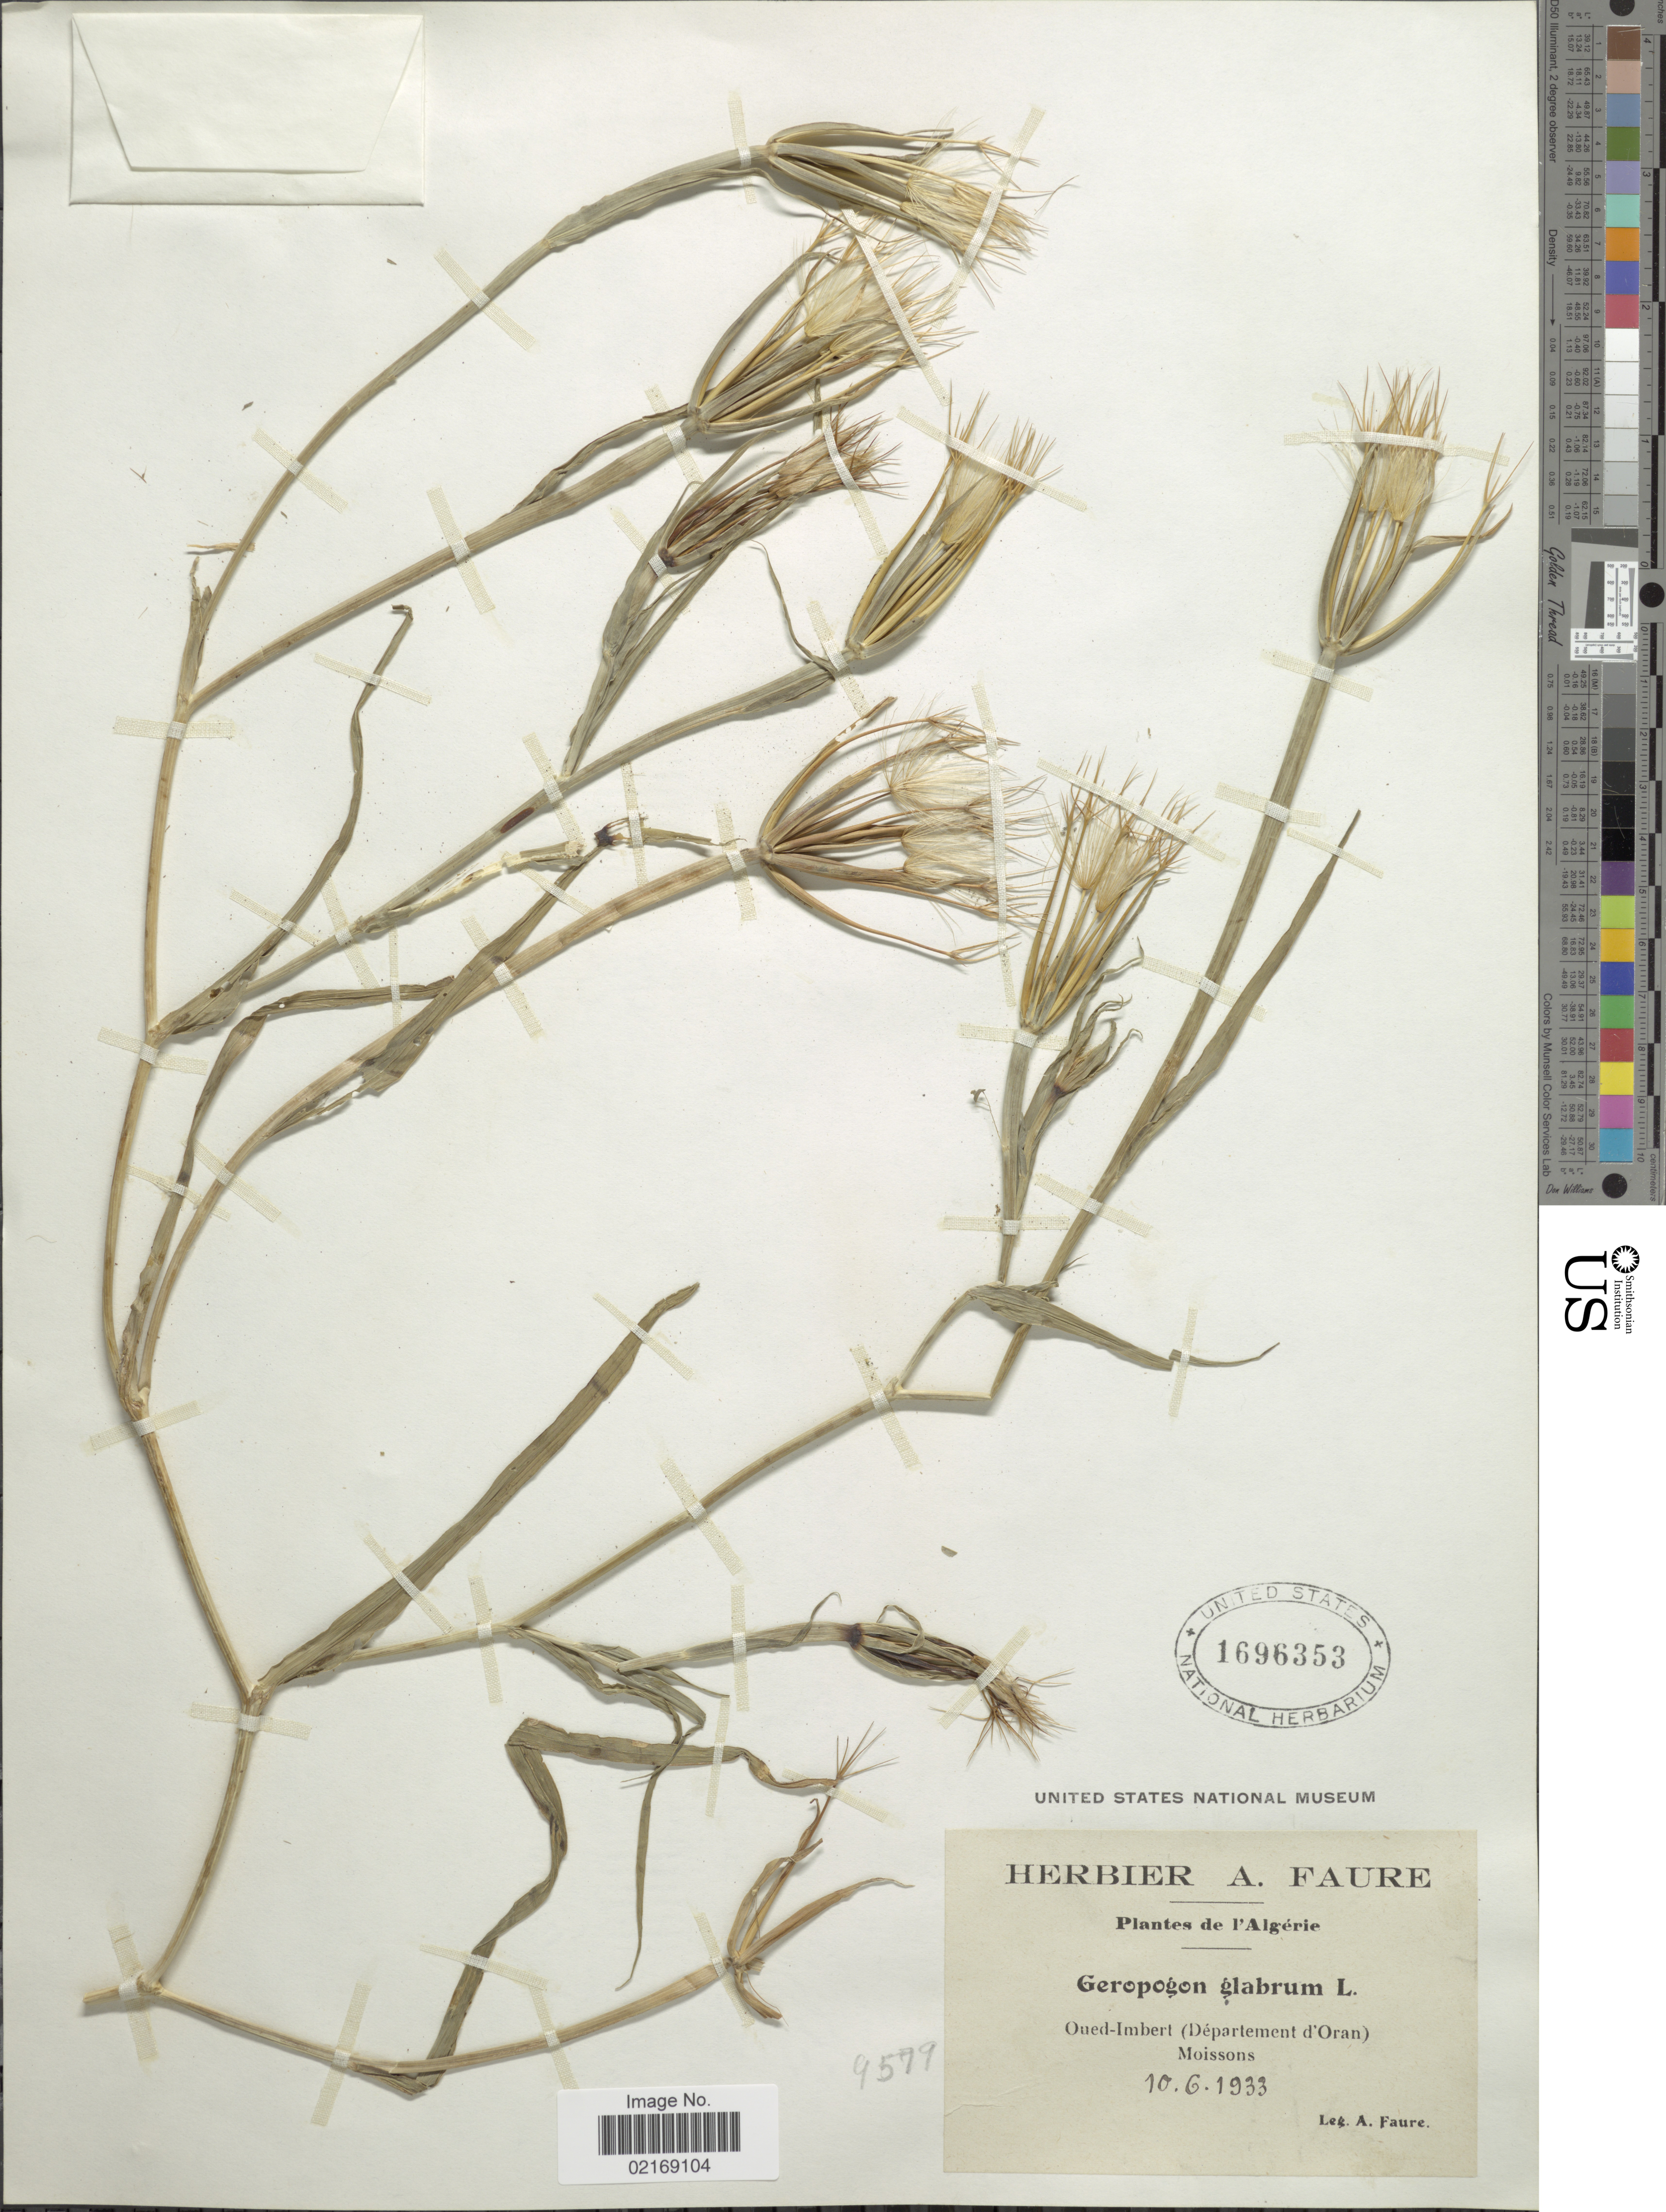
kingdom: Plantae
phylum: Tracheophyta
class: Magnoliopsida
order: Asterales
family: Asteraceae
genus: Geropogon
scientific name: Geropogon hybridus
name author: (L.) Sch. Bip.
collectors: A. Faure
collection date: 1933-06-10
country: Algeria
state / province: Oran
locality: Oued-Imberi. Moissons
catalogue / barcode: US 1696353